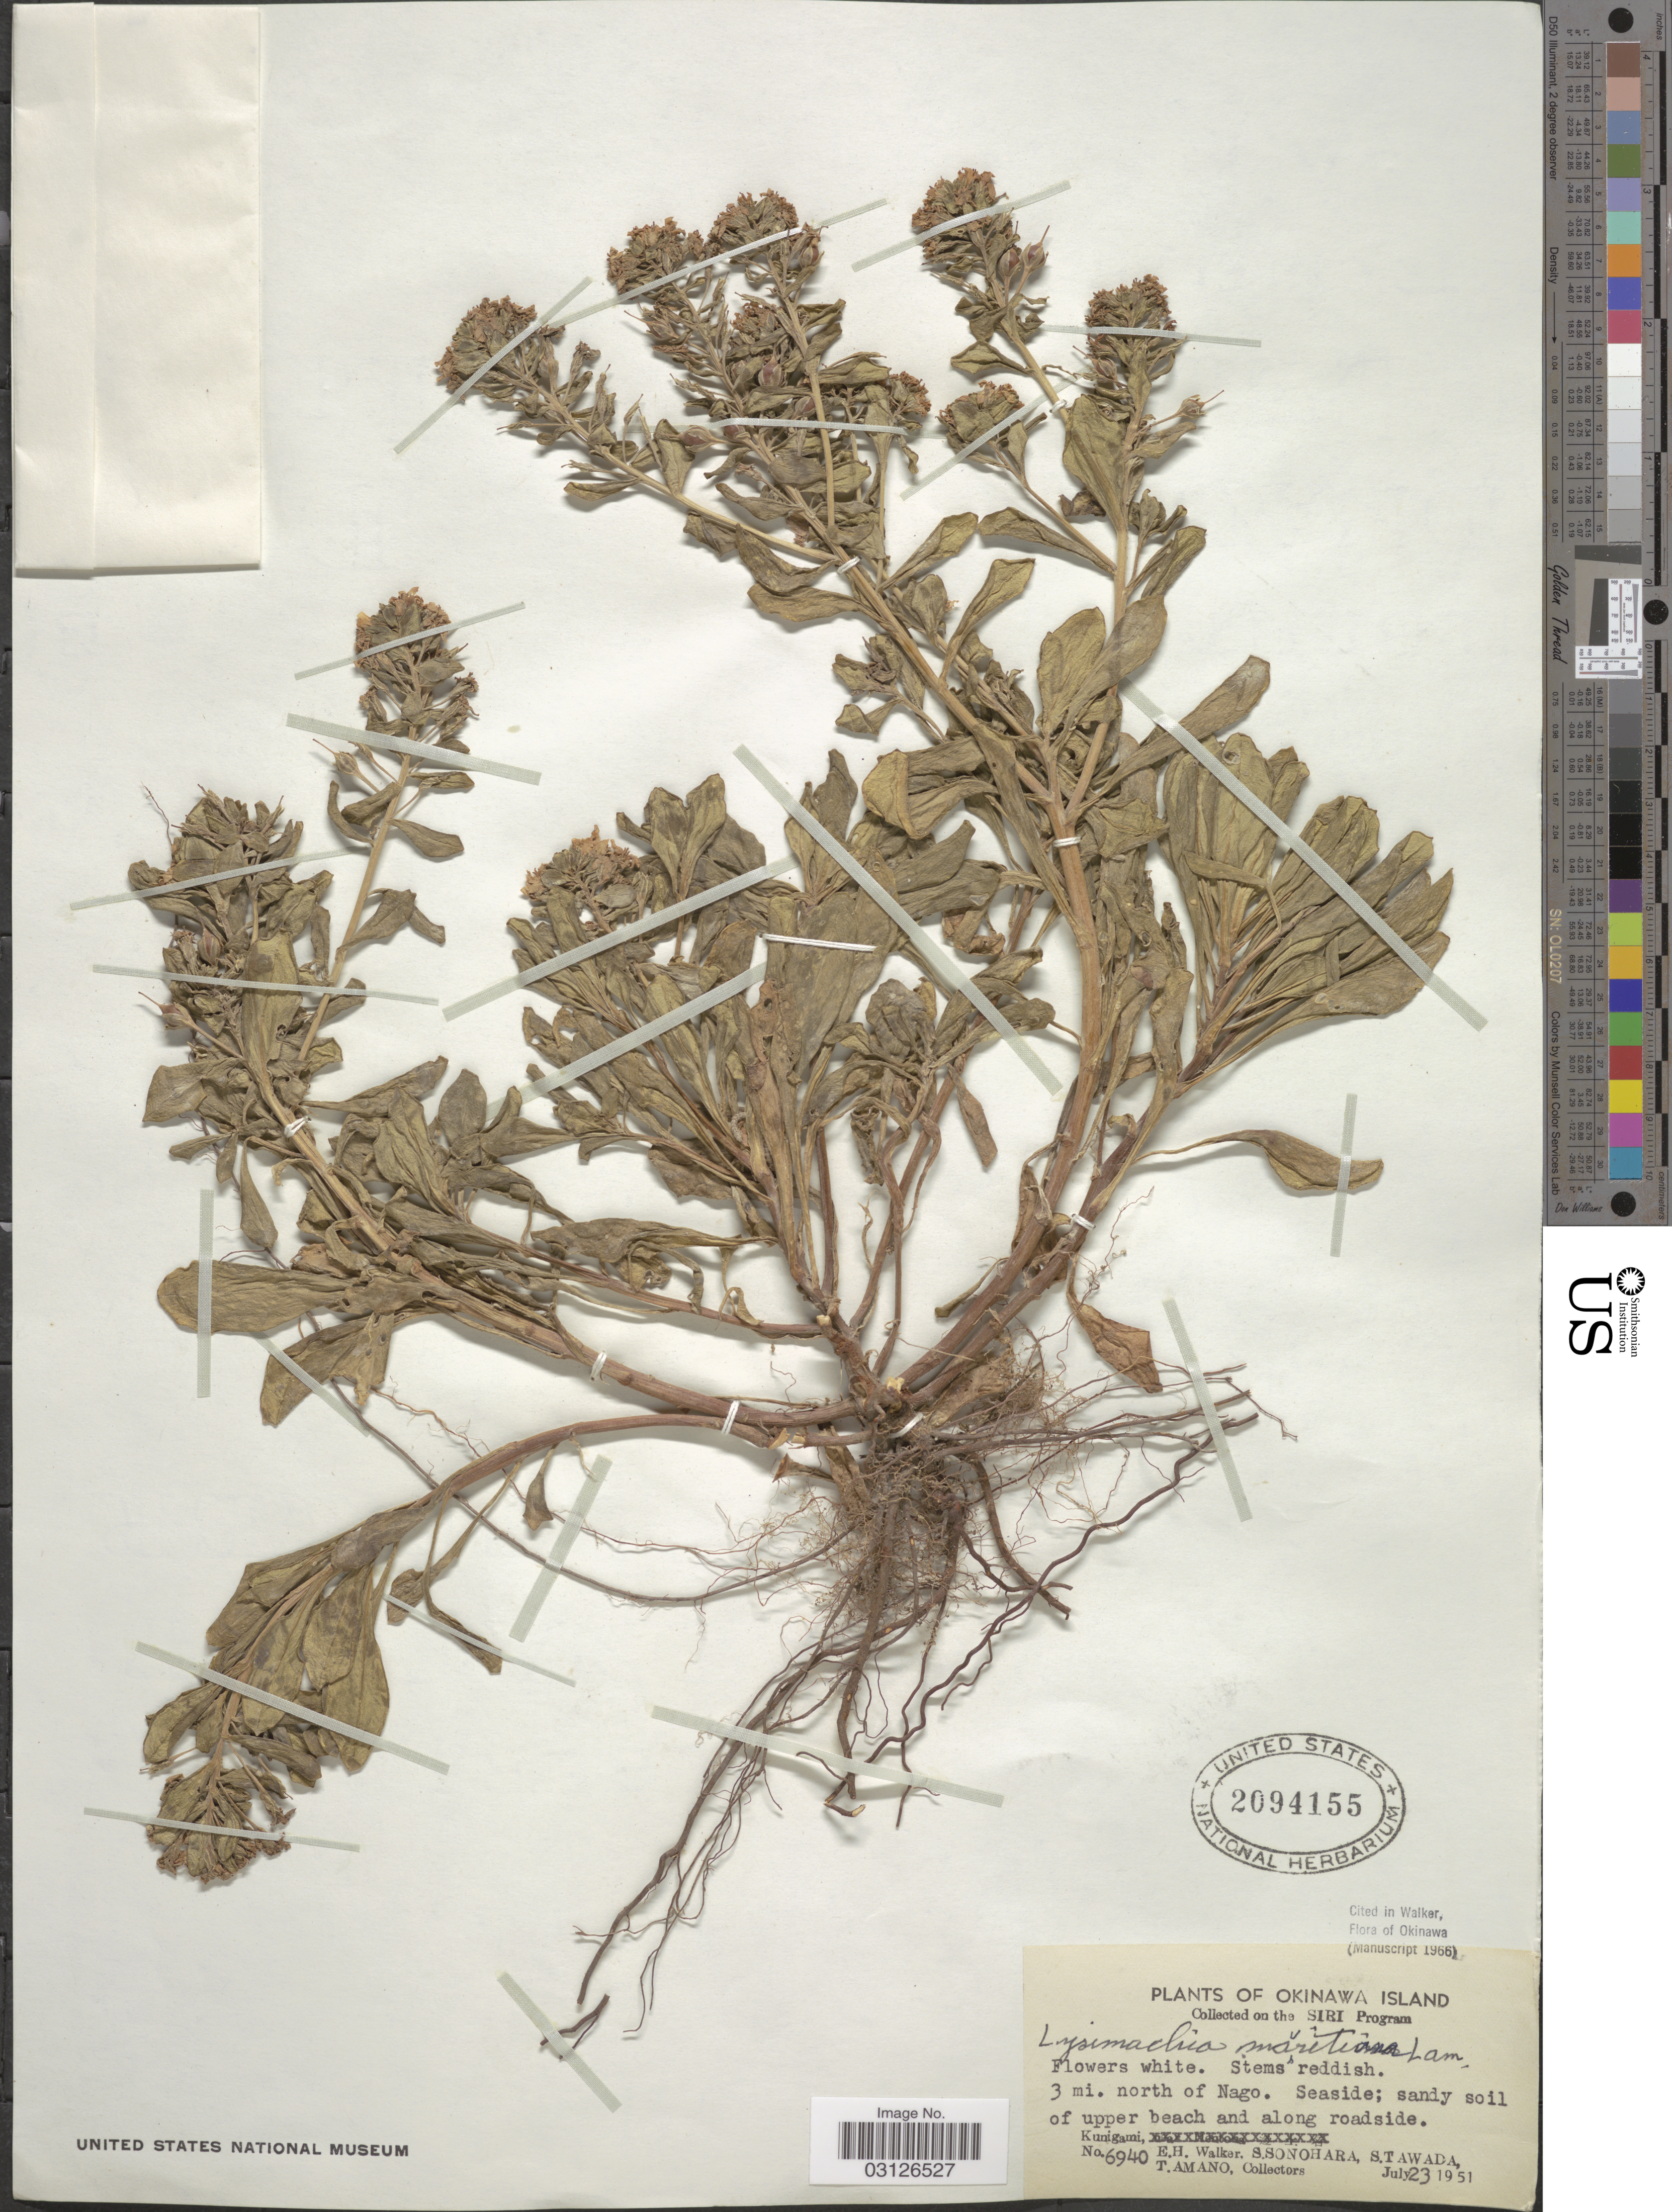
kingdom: Plantae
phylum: Tracheophyta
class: Magnoliopsida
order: Ericales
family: Primulaceae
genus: Lysimachia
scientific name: Lysimachia mauritiana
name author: Lam.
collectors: E. H. Walker, S. Sonohara, S. Tawada & T. Amano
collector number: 6940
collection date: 1951-07-23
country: Japan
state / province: Okinawa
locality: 3 mi. north of Nago. Upper beach and along roadside. Kunigami.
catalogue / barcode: US 2094155